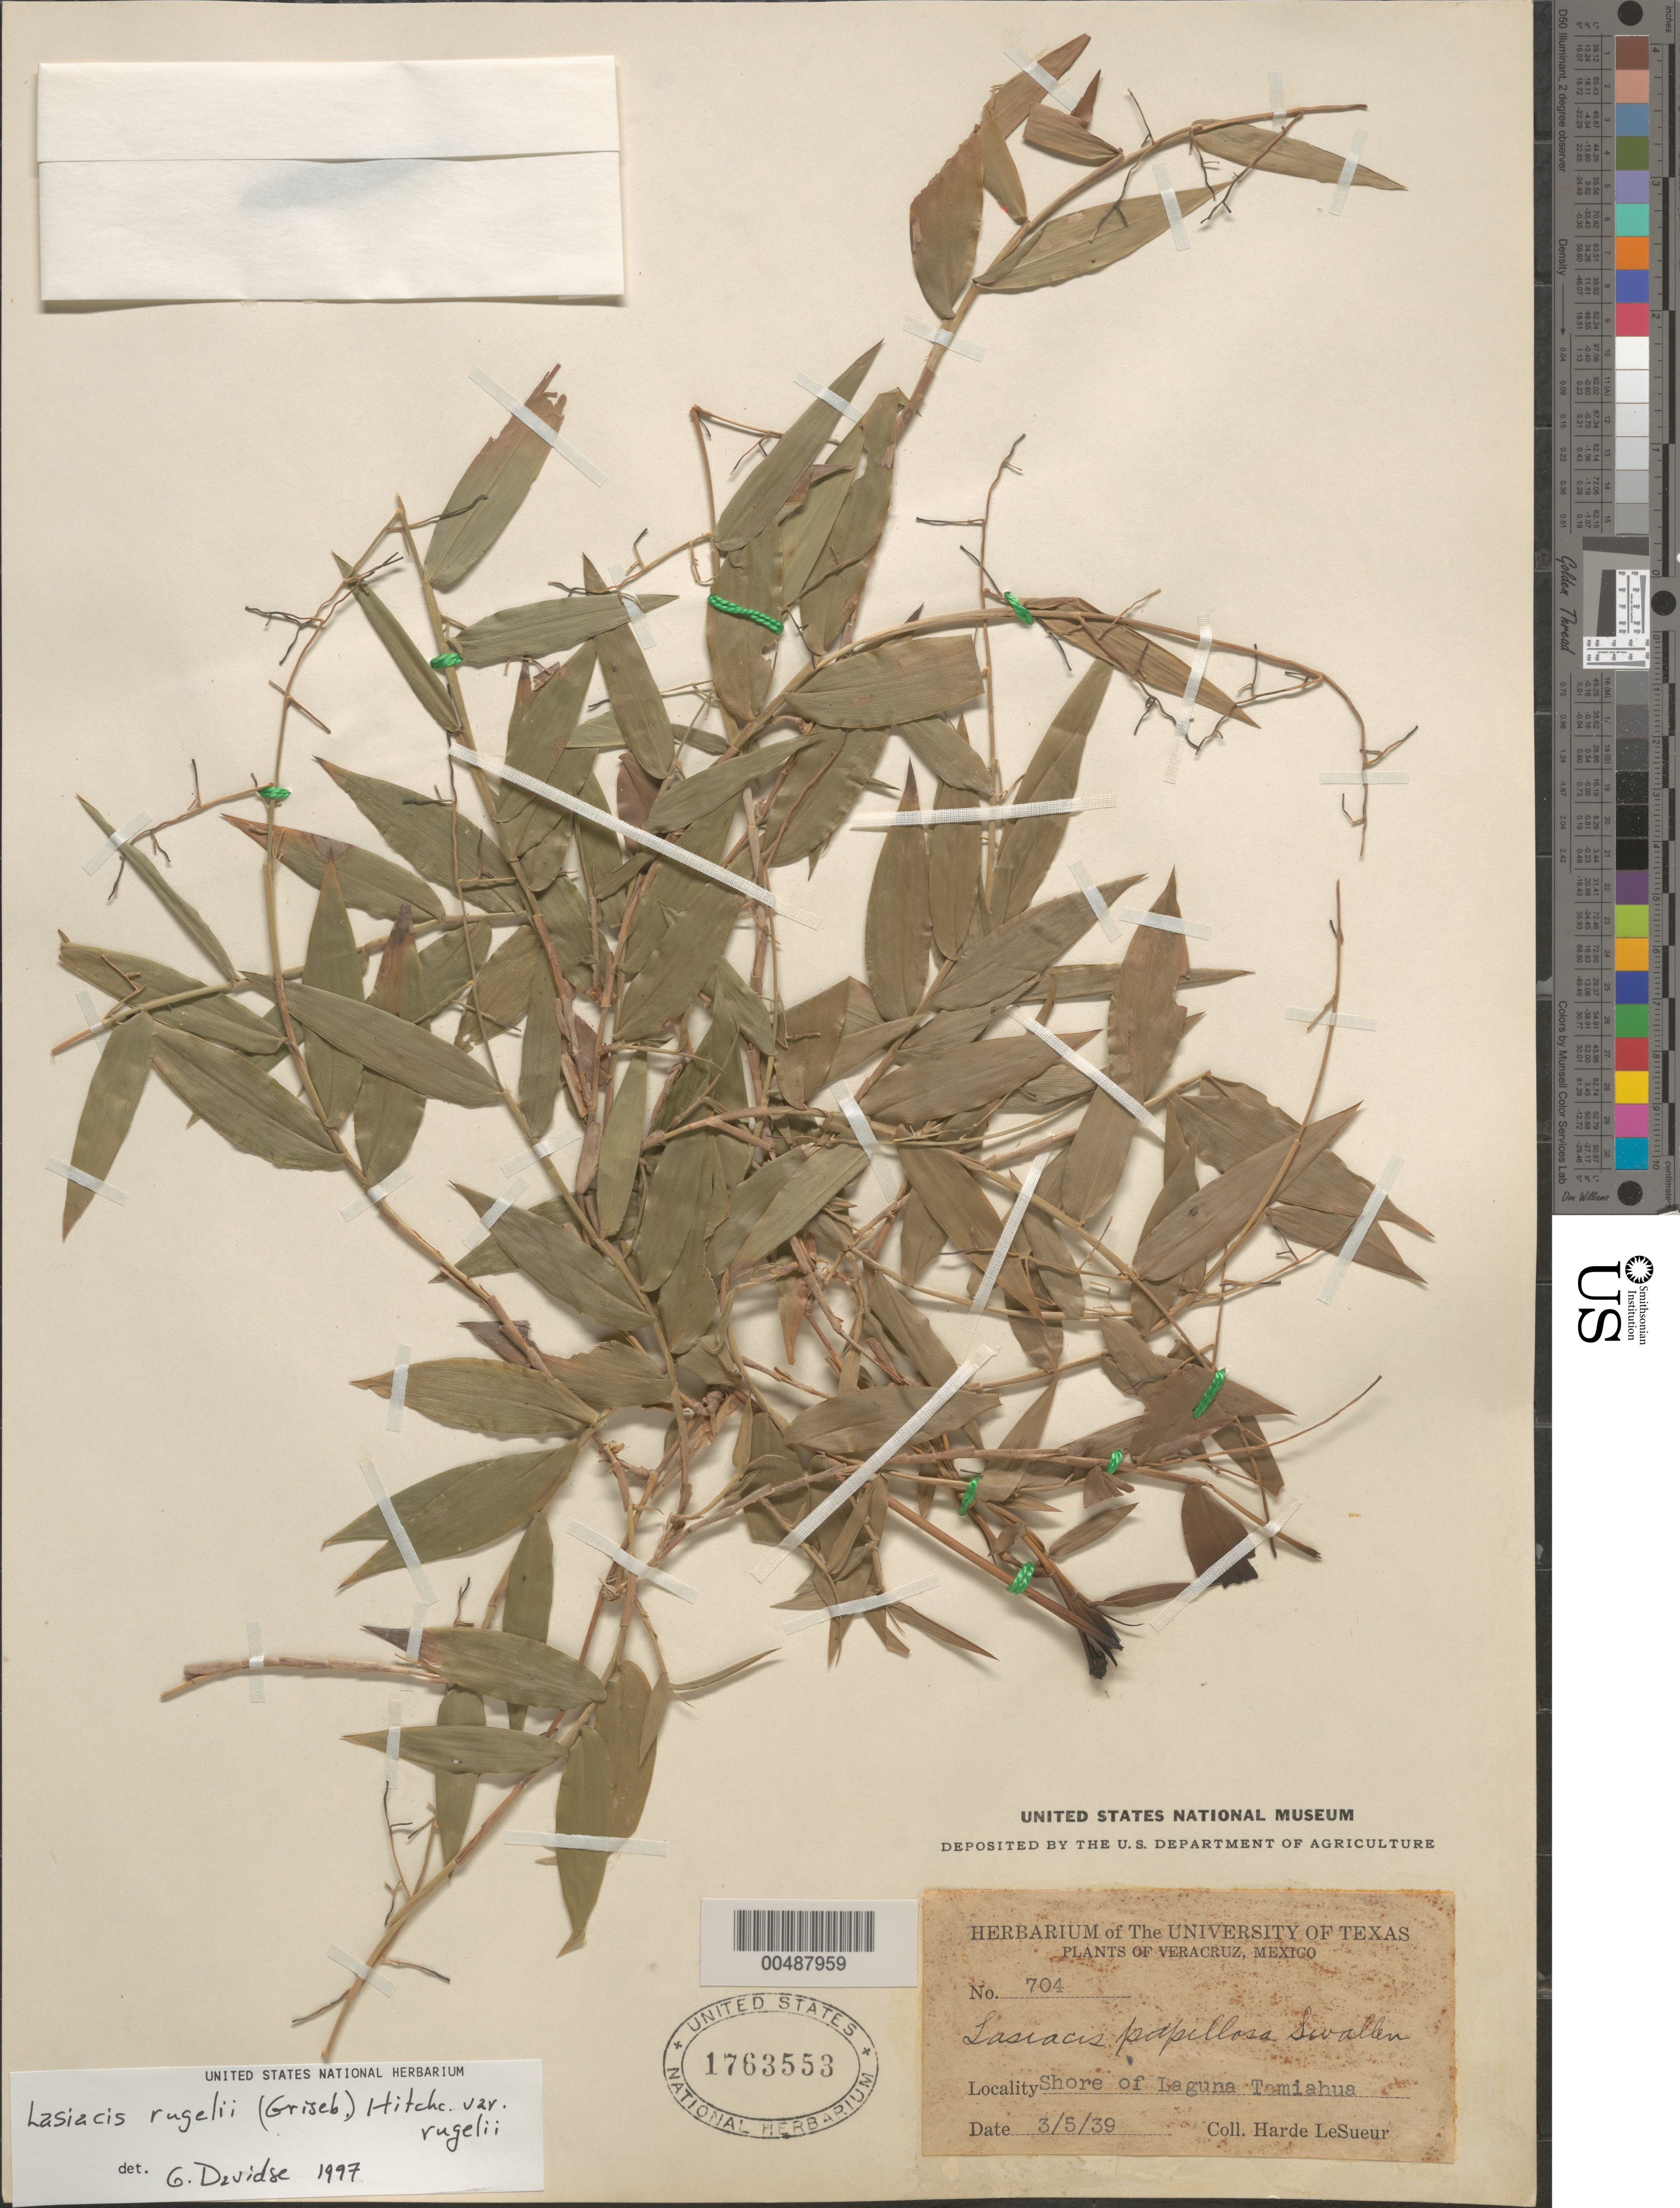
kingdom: Plantae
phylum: Tracheophyta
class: Liliopsida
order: Poales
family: Poaceae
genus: Lasiacis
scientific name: Lasiacis rugelii var. rugelii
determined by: Davidse, Gerrit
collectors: D. H. LeSueur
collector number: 704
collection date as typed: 5 Mar 1939 or 3 May 1939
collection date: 1939-03-05 or 1939-05-03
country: Mexico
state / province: Veracruz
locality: Shore of Laguna Tamiahua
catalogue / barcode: US 1763553